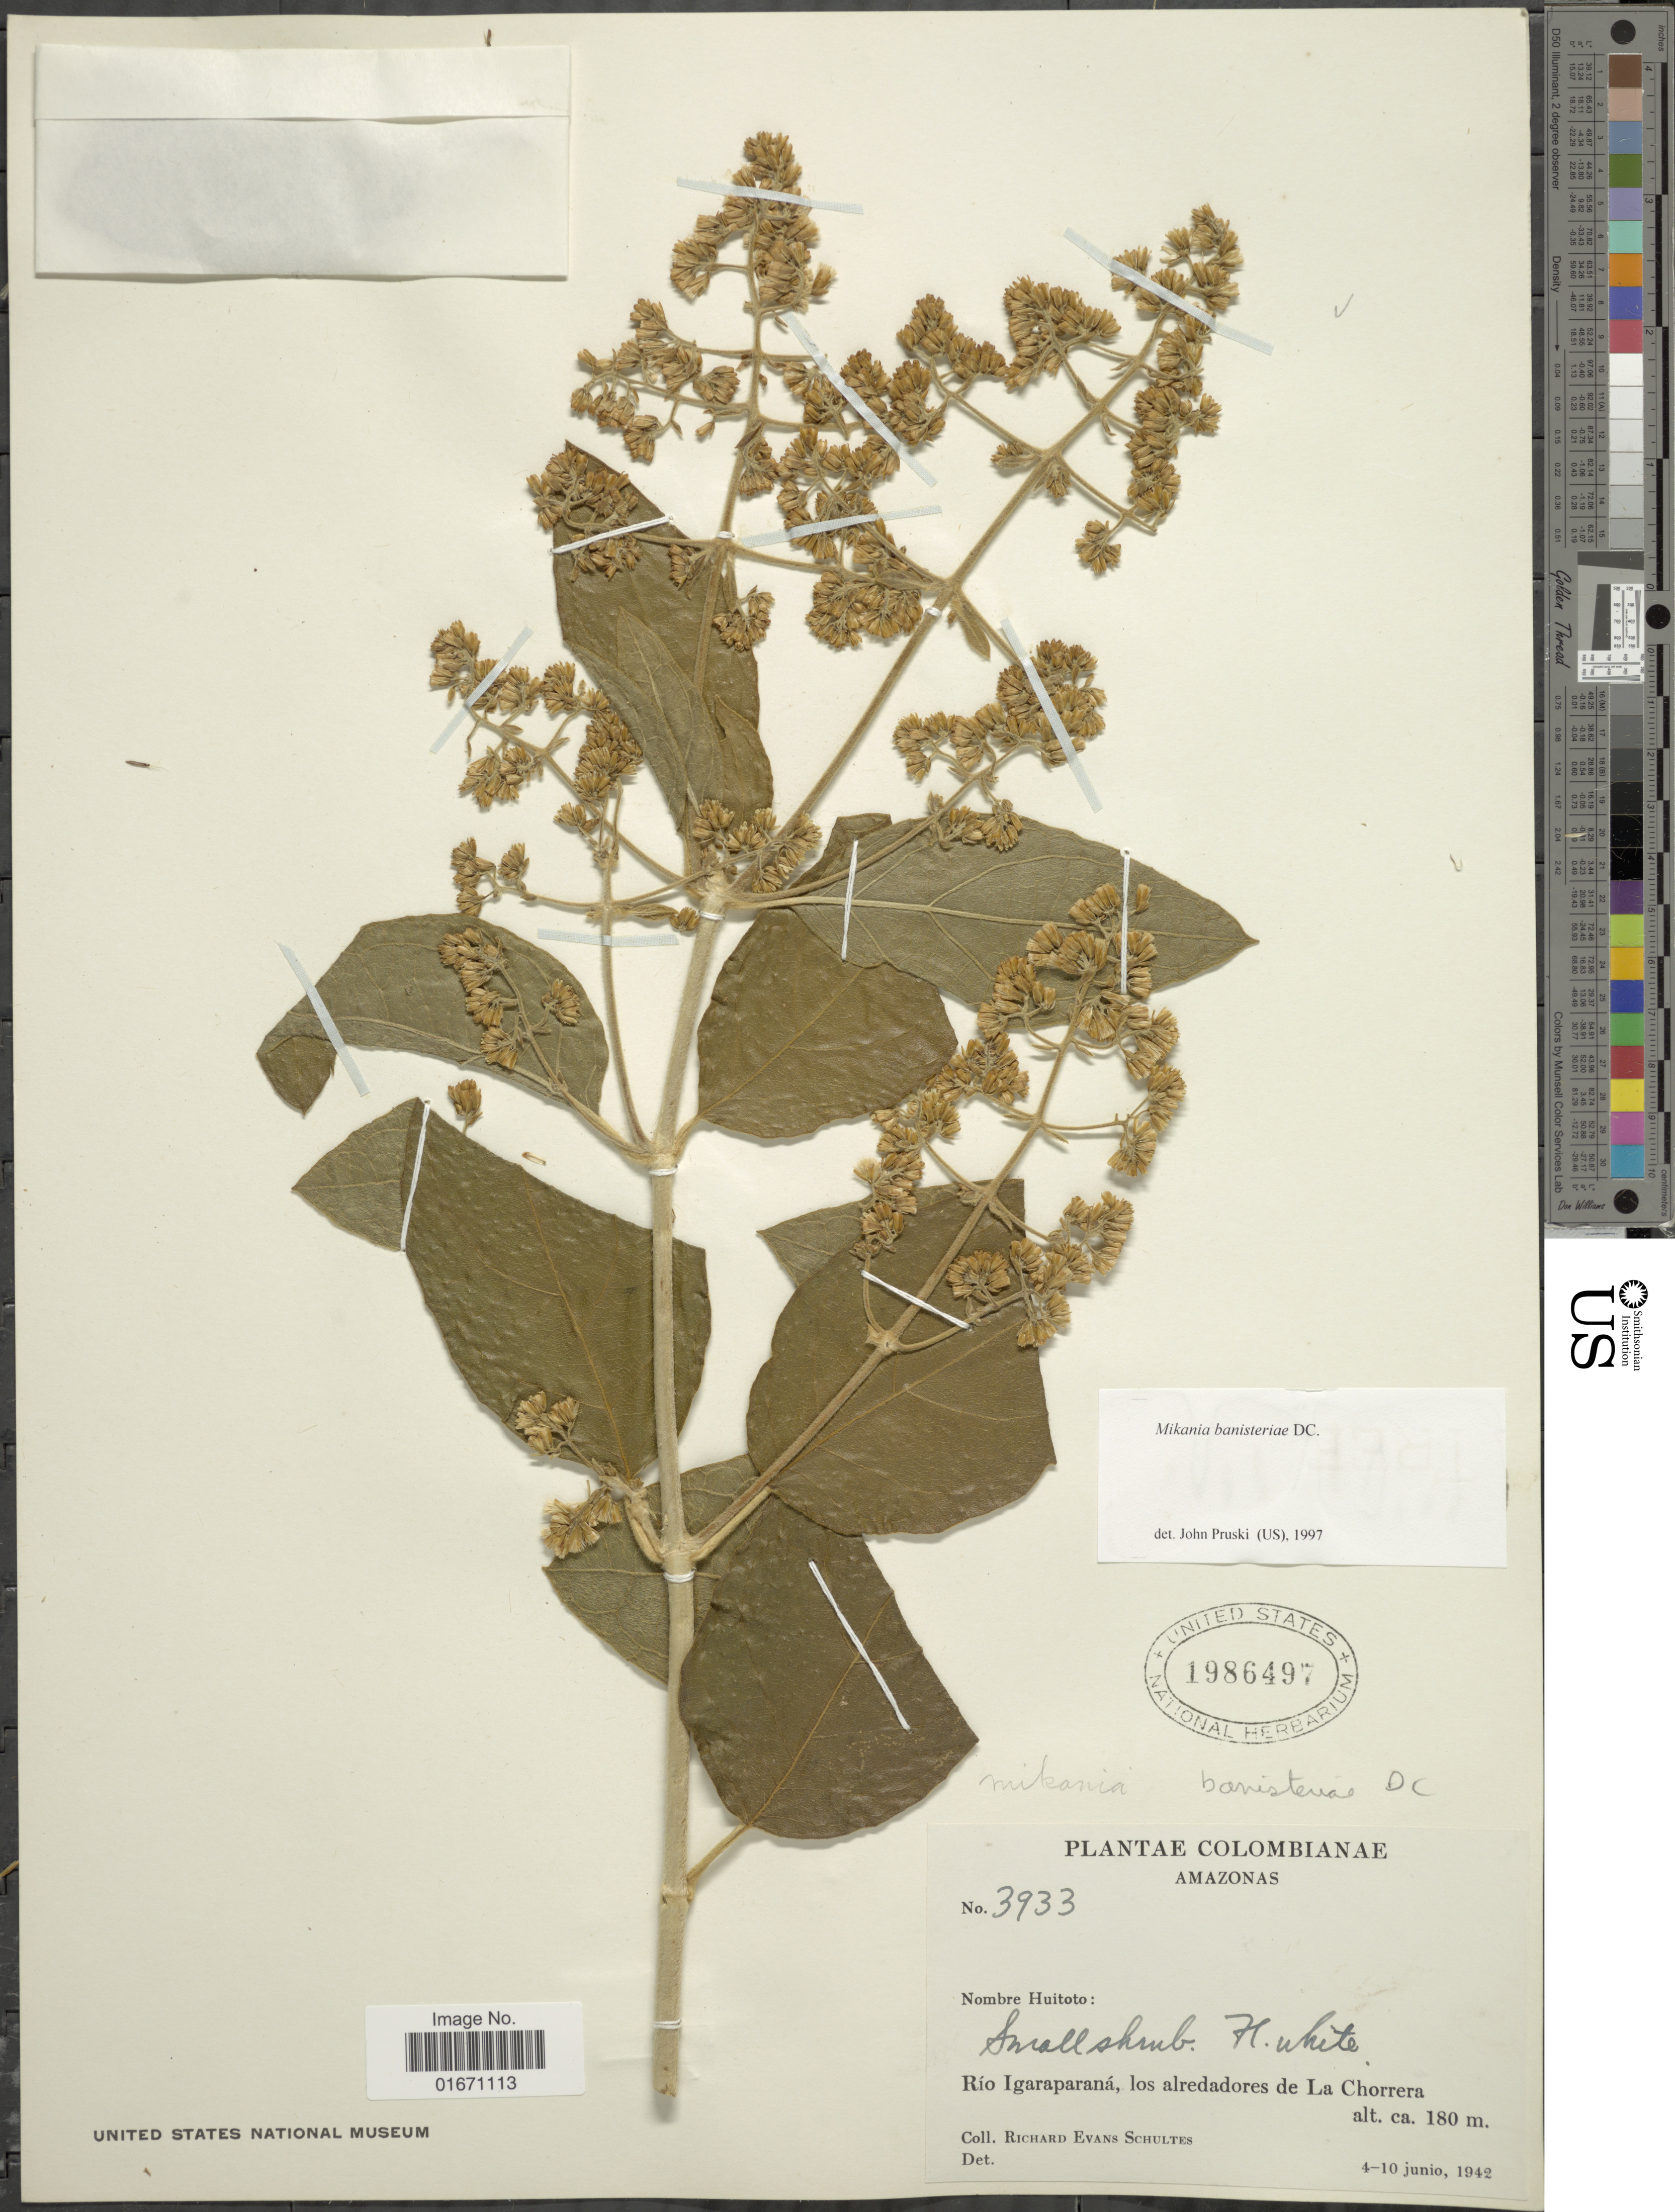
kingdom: Plantae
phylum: Tracheophyta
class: Magnoliopsida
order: Asterales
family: Asteraceae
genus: Mikania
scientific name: Mikania banisteriae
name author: DC.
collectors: R. E. Schultes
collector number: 3933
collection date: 1942-06-04/1942-06-10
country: Colombia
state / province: Amazônas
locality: Rio Igaraparana, los arededores de La Chorrera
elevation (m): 180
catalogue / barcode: US 1986497